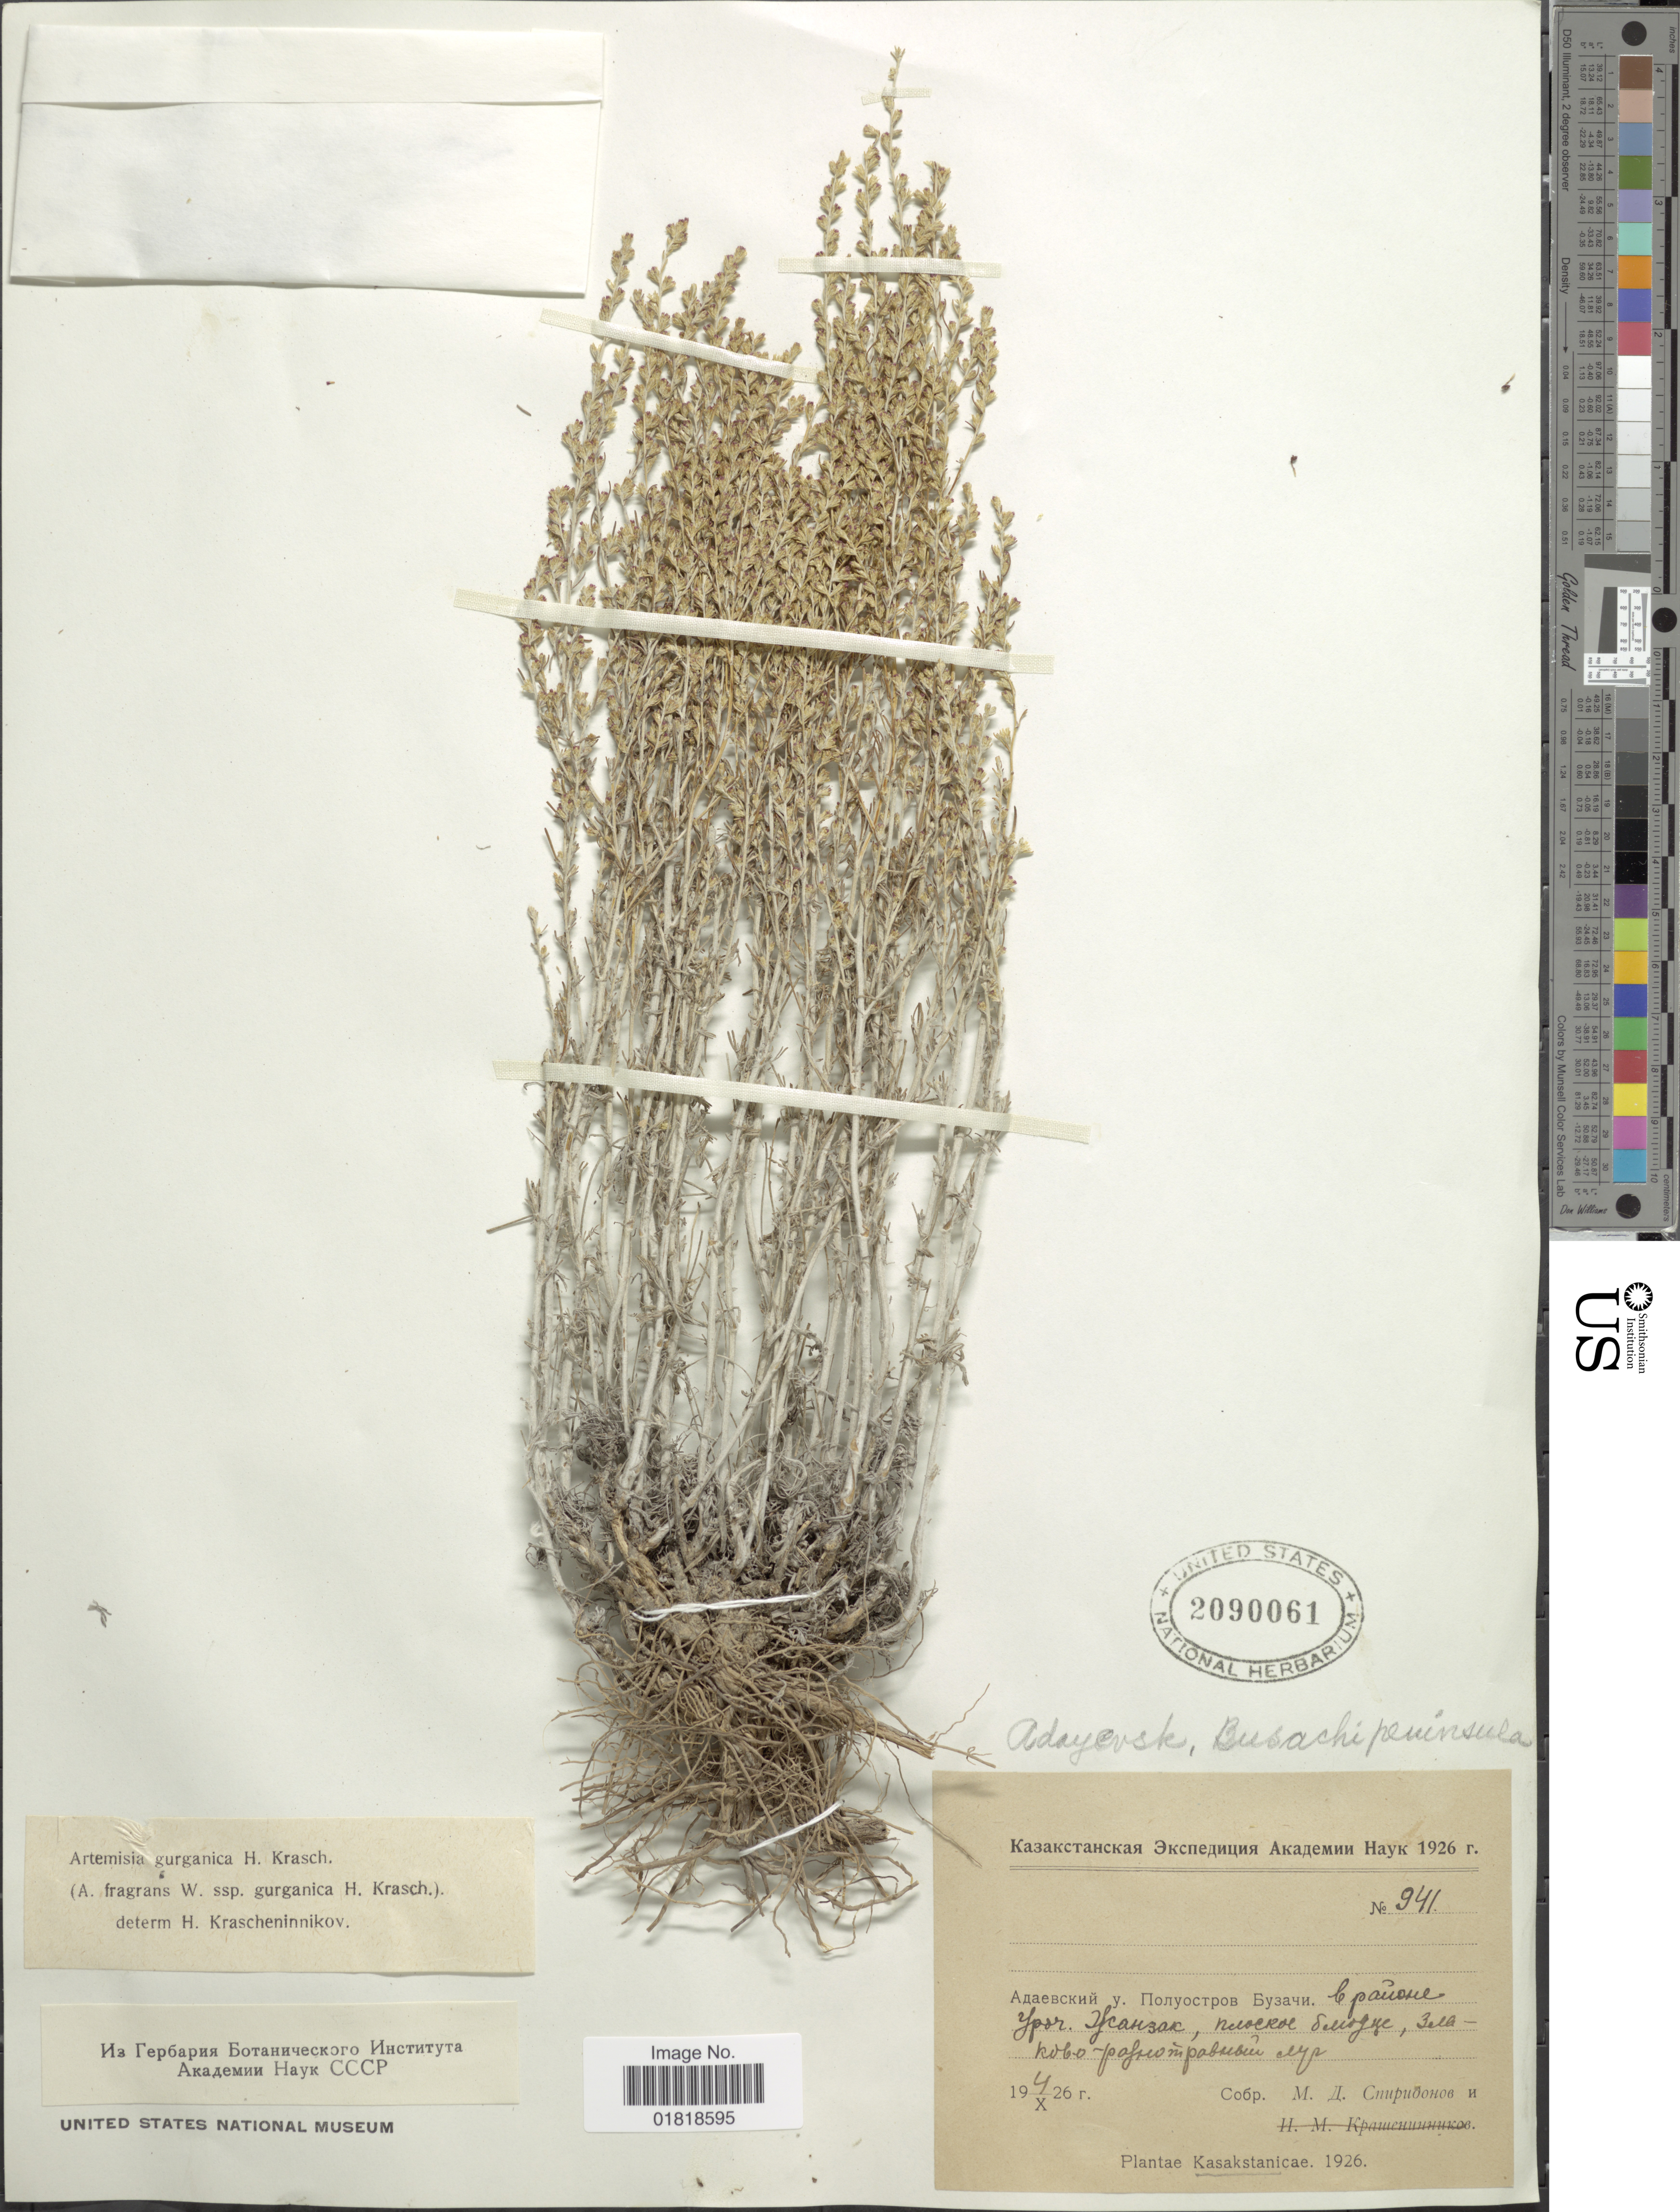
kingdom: Plantae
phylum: Tracheophyta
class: Magnoliopsida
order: Asterales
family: Asteraceae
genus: Artemisia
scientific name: Artemisia gurganica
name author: Krasch.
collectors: M. Spiridonov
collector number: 941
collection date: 1926-10-04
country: Kazakhstan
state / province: Mangghystau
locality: Buzachi Peninsula, Urochishche Zhanzak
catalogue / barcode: US 2090061